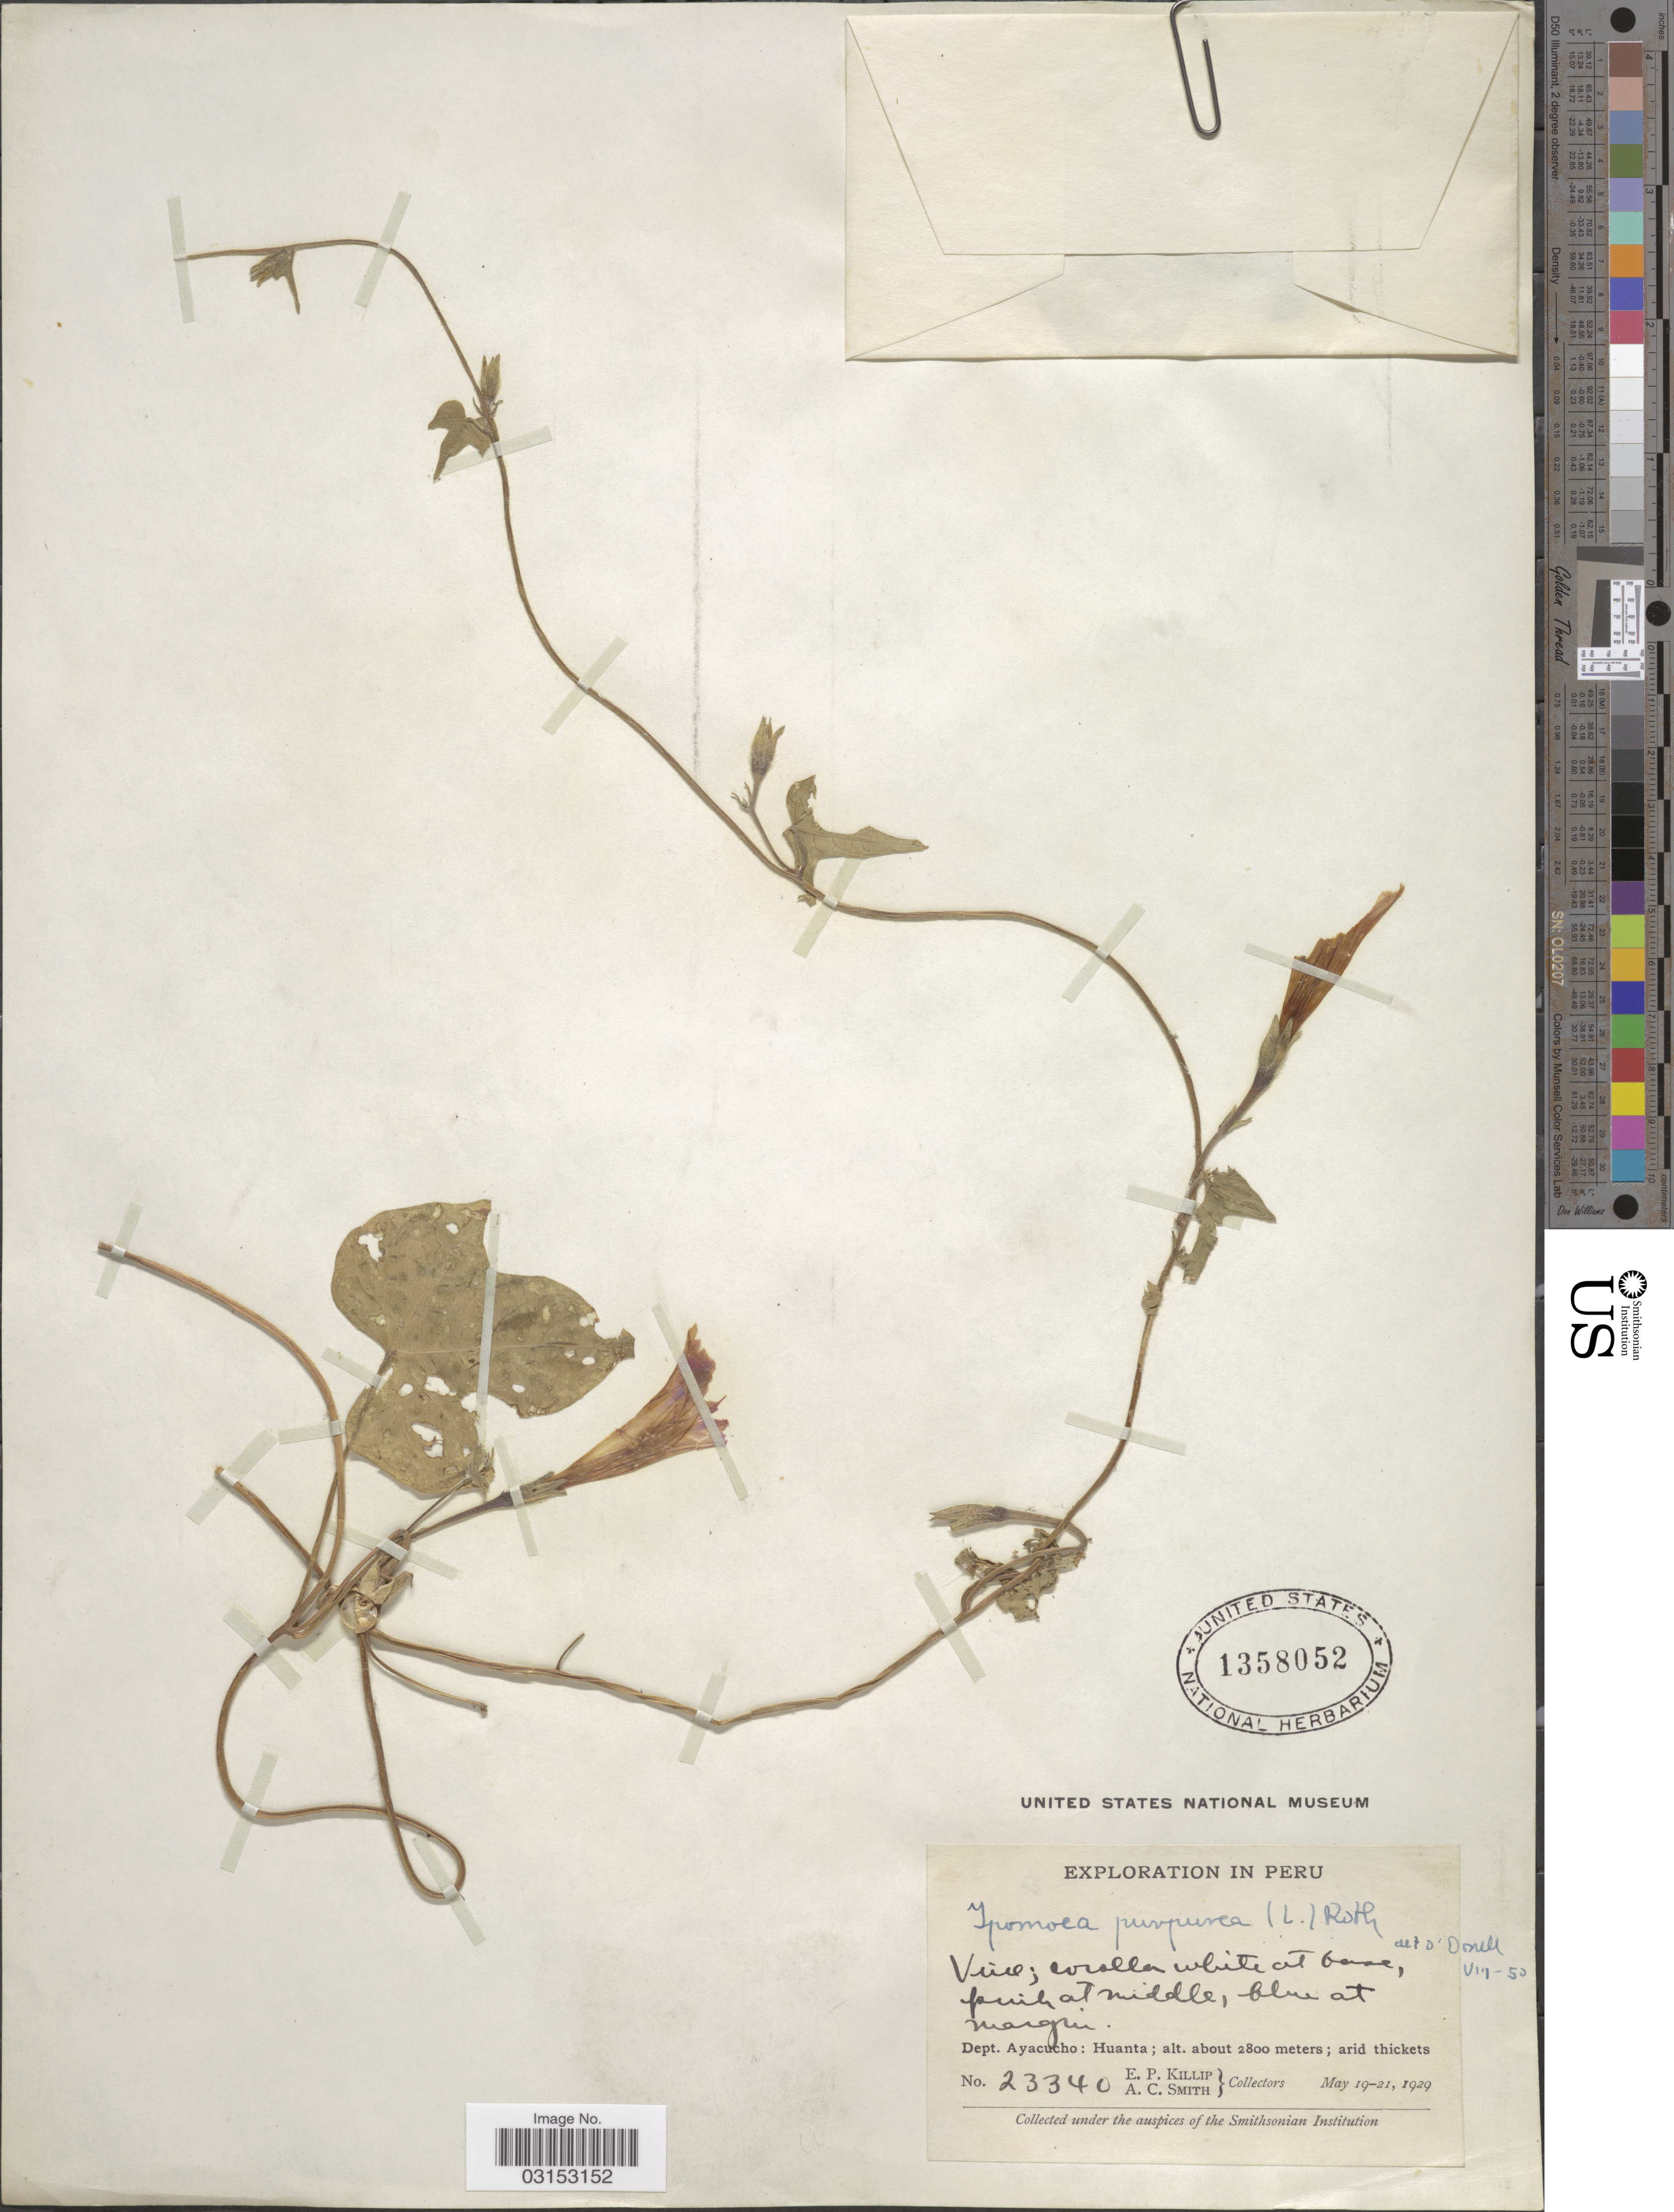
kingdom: Plantae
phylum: Tracheophyta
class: Magnoliopsida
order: Solanales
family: Convolvulaceae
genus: Ipomoea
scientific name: Ipomoea purpurea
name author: (L.) Roth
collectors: E. P. Killip & A. C. Smith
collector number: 23340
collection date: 1929-05-19/1929-05-21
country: Peru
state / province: Ayacucho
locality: Dept. Ayacucho: Huanta.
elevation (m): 2800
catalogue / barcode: US 1358052